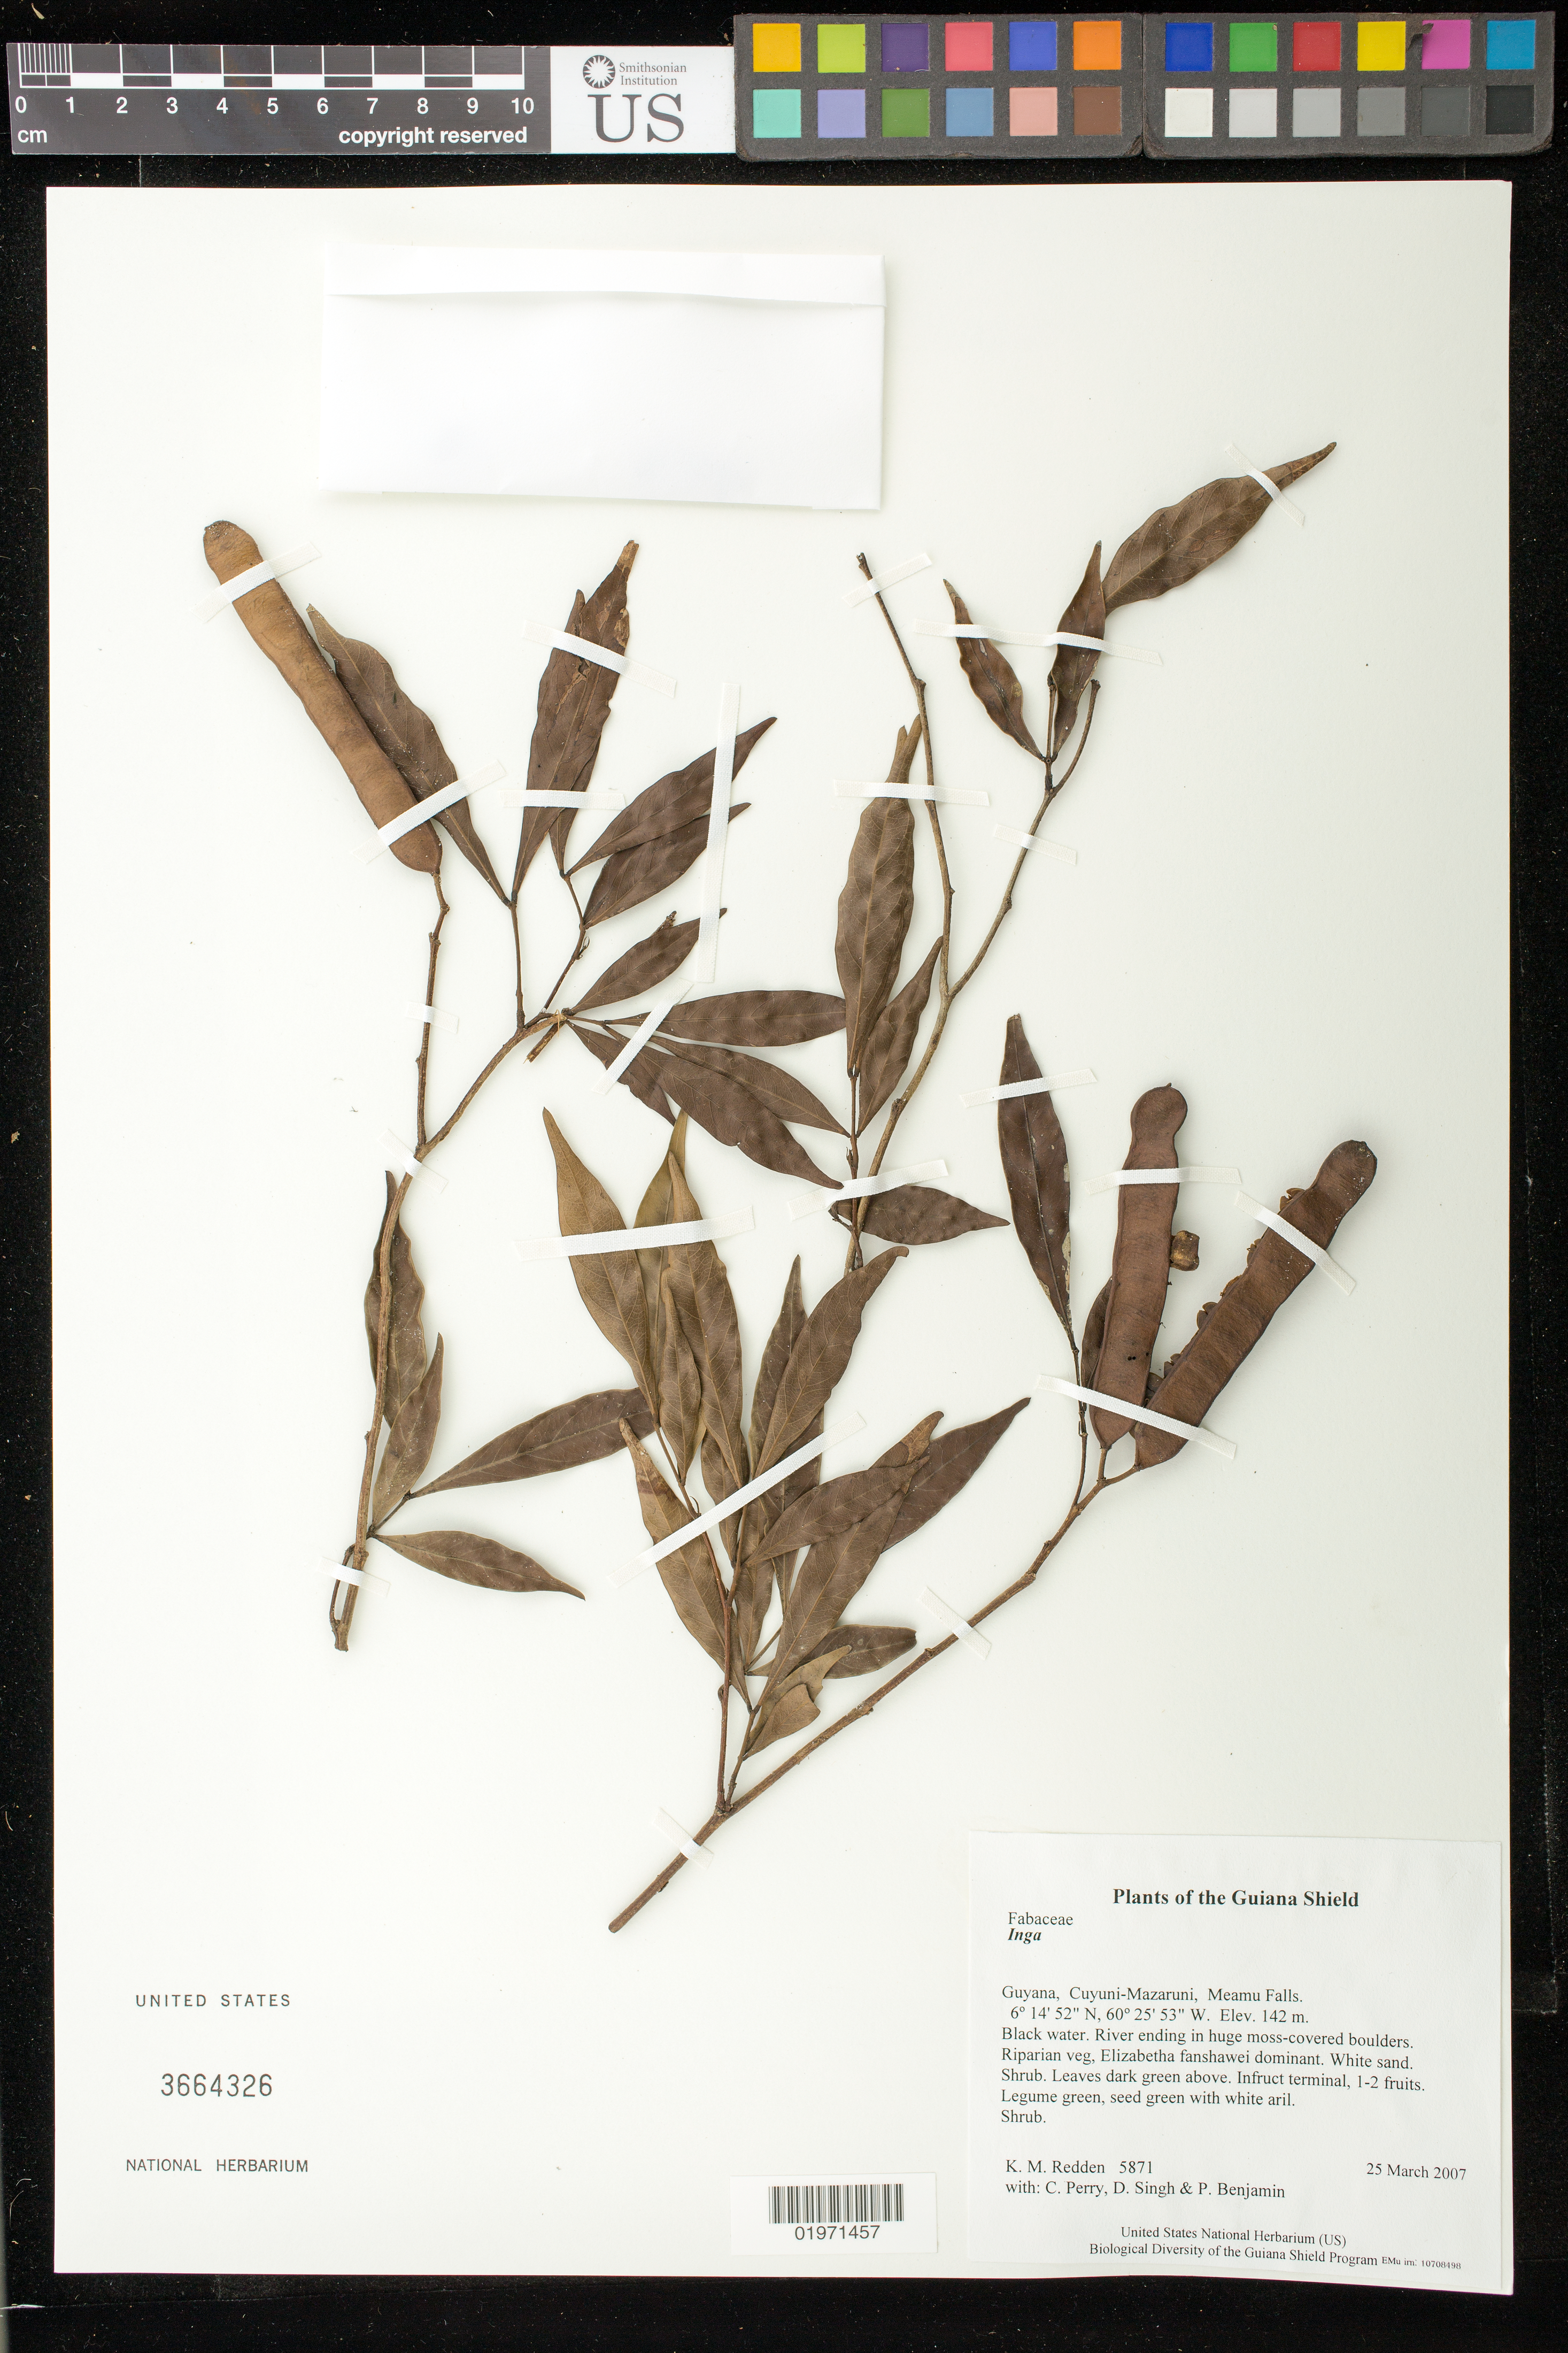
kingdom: Plantae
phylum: Tracheophyta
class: Magnoliopsida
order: Fabales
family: Fabaceae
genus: Inga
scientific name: Inga sp.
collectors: K. M. Redden, C. Perry, D. Singh & P. Benjamin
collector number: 5871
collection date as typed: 25 March 2007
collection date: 2007-03-25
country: Guyana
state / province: Cuyuni-Mazaruni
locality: Meamu Falls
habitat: Black water. River ending in huge moss-covered boulders. Riparian veg, Elizabetha fanshawei dominant. White sand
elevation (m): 142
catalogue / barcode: US 3664326